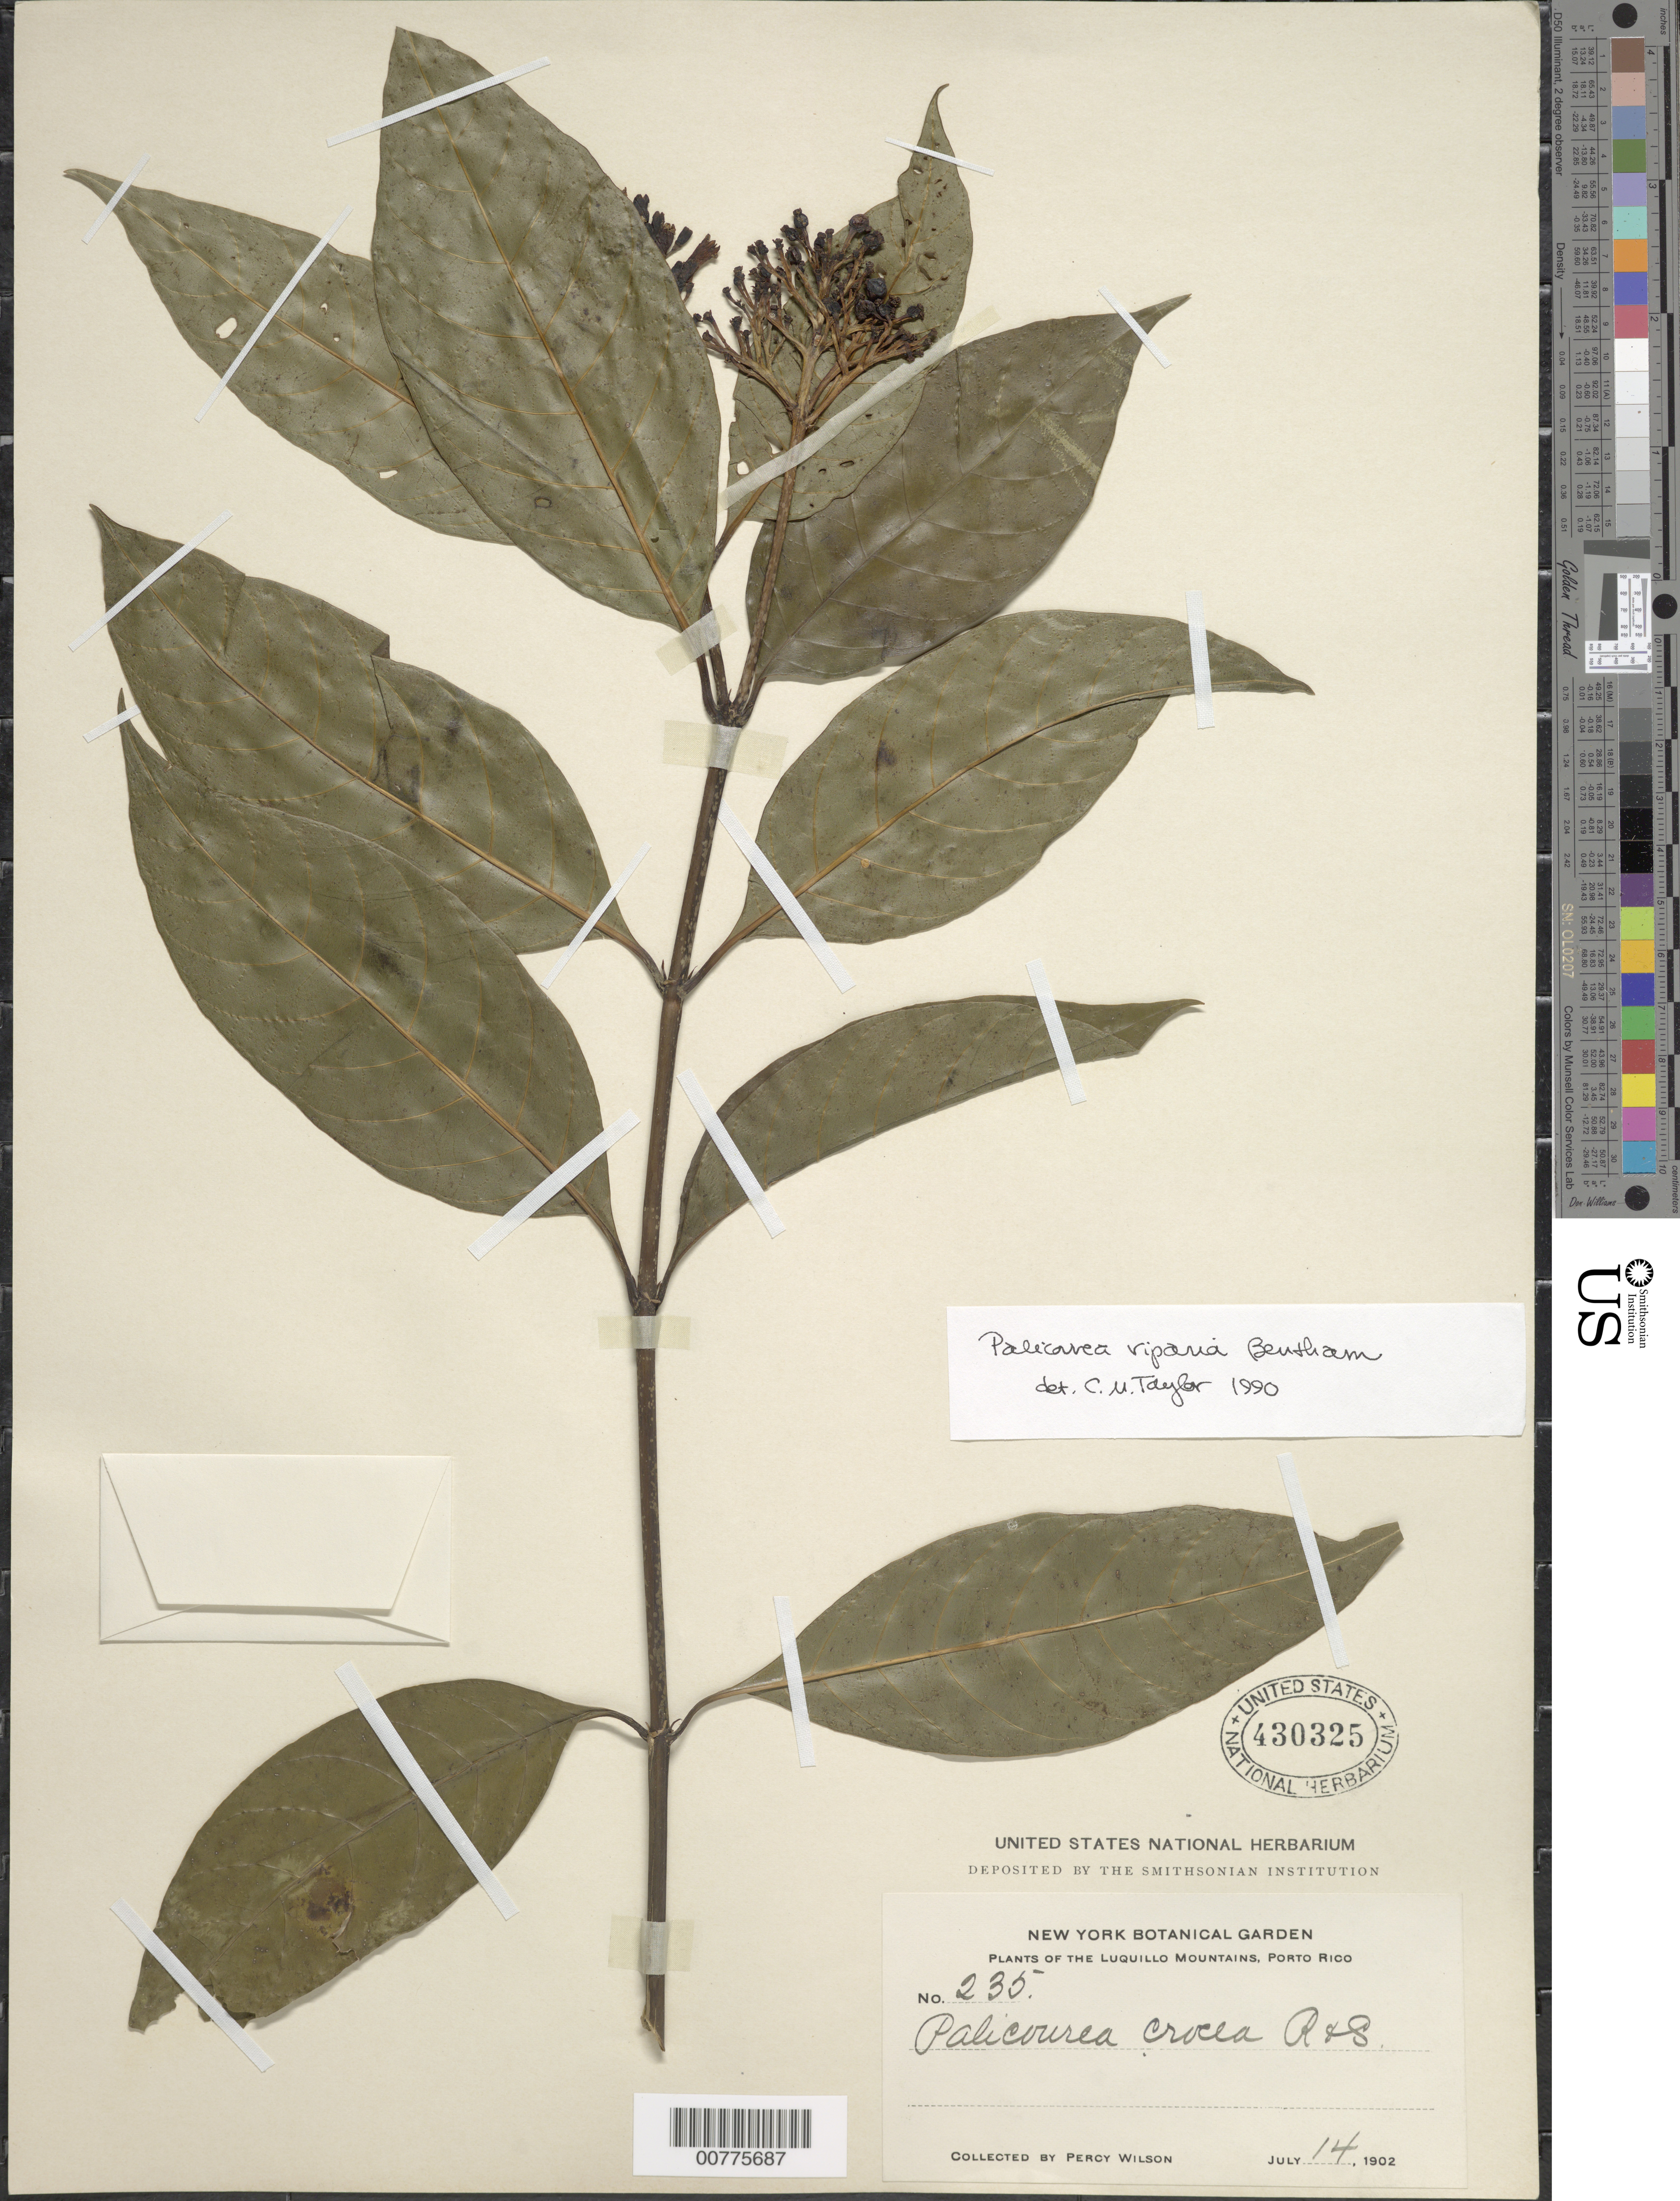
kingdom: Plantae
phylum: Tracheophyta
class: Magnoliopsida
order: Gentianales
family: Rubiaceae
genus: Palicourea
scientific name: Palicourea croceoides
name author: Desv. ex Ham.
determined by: Taylor, Charlotte M.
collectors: P. Wilson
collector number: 235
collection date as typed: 14 Jul 1902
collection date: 1902-07-14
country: Puerto Rico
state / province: Luquillo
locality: Luquillo Mts.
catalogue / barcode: US 430325